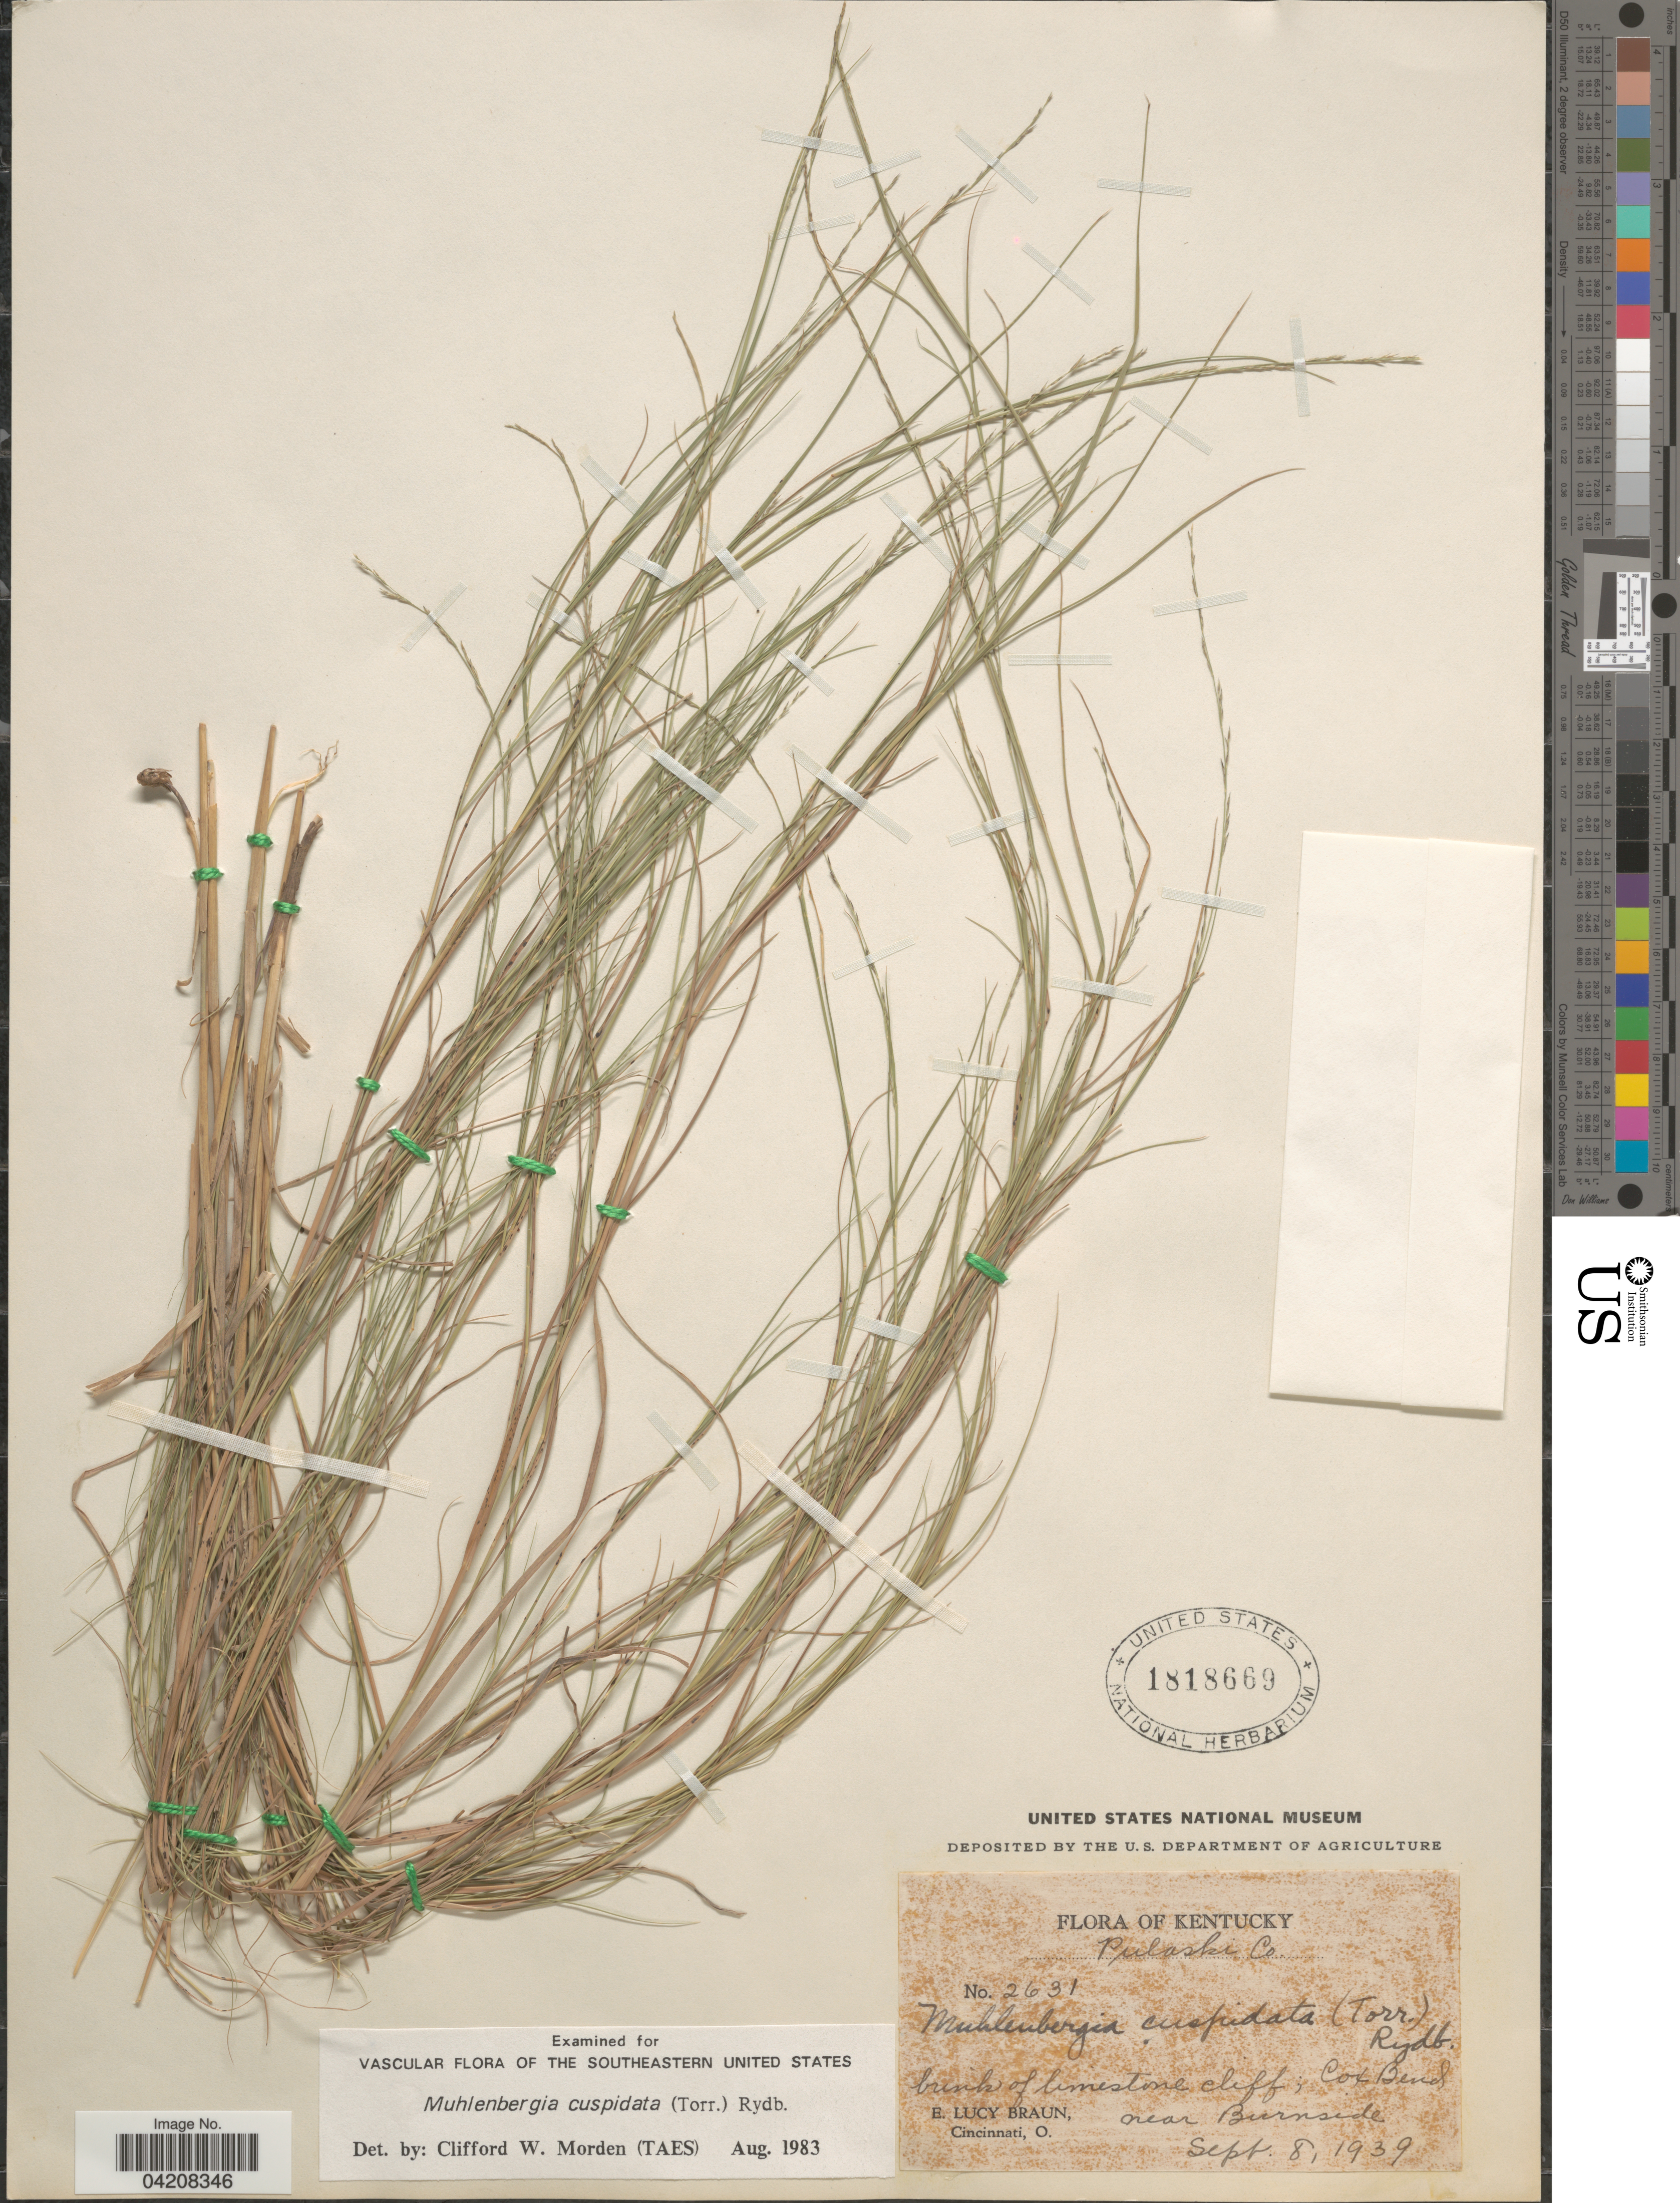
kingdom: Plantae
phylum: Tracheophyta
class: Liliopsida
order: Poales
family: Poaceae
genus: Muhlenbergia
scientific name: Muhlenbergia cuspidata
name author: (Torr. ex Hook.) Rydb.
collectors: E. L. Braun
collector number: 2631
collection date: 1939-09-08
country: United States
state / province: Kentucky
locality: Pulaski Co. Brink of limestone cliffs, Cox Bend near Burnside.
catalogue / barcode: US 1818669